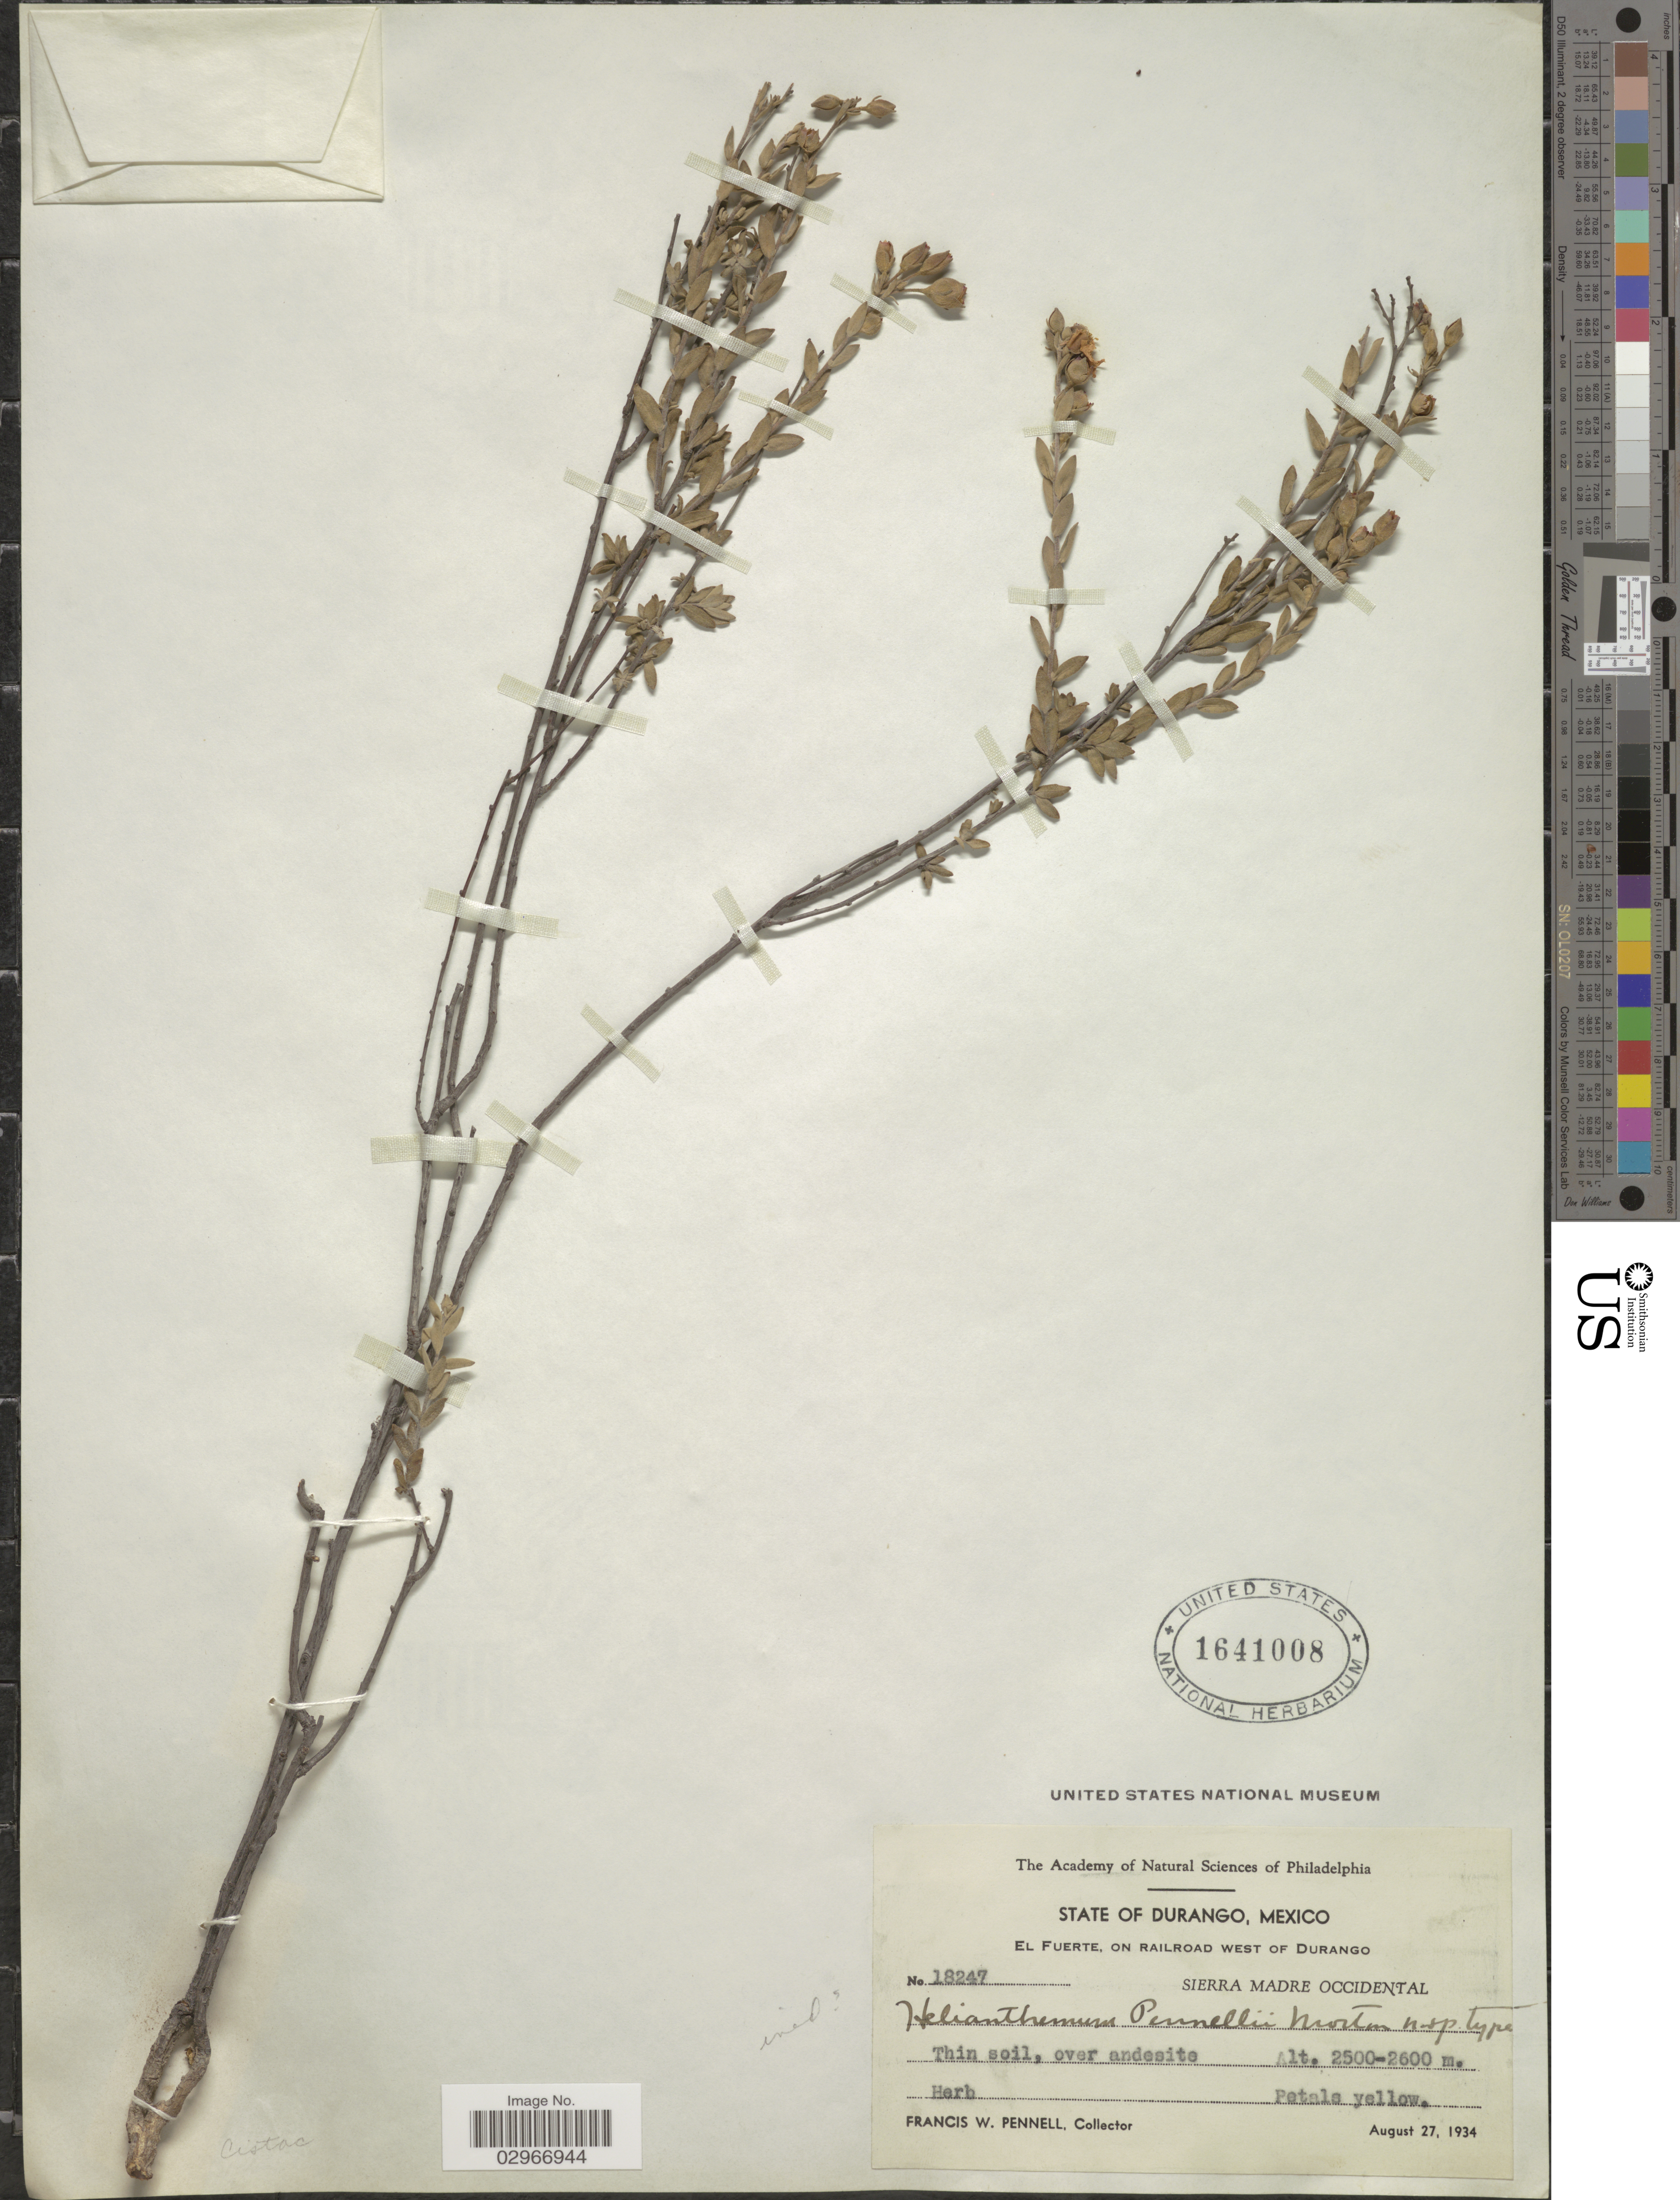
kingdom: Plantae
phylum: Tracheophyta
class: Magnoliopsida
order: Malvales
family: Cistaceae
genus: Helianthemum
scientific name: Helianthemum pennellii Morton, ined.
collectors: F. W. Pennell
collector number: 18247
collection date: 1934-08-27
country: Mexico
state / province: Durango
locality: El Fuerte, on railroad west of Durango. Sierra Madre Occidental.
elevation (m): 2500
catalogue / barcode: US 1641008